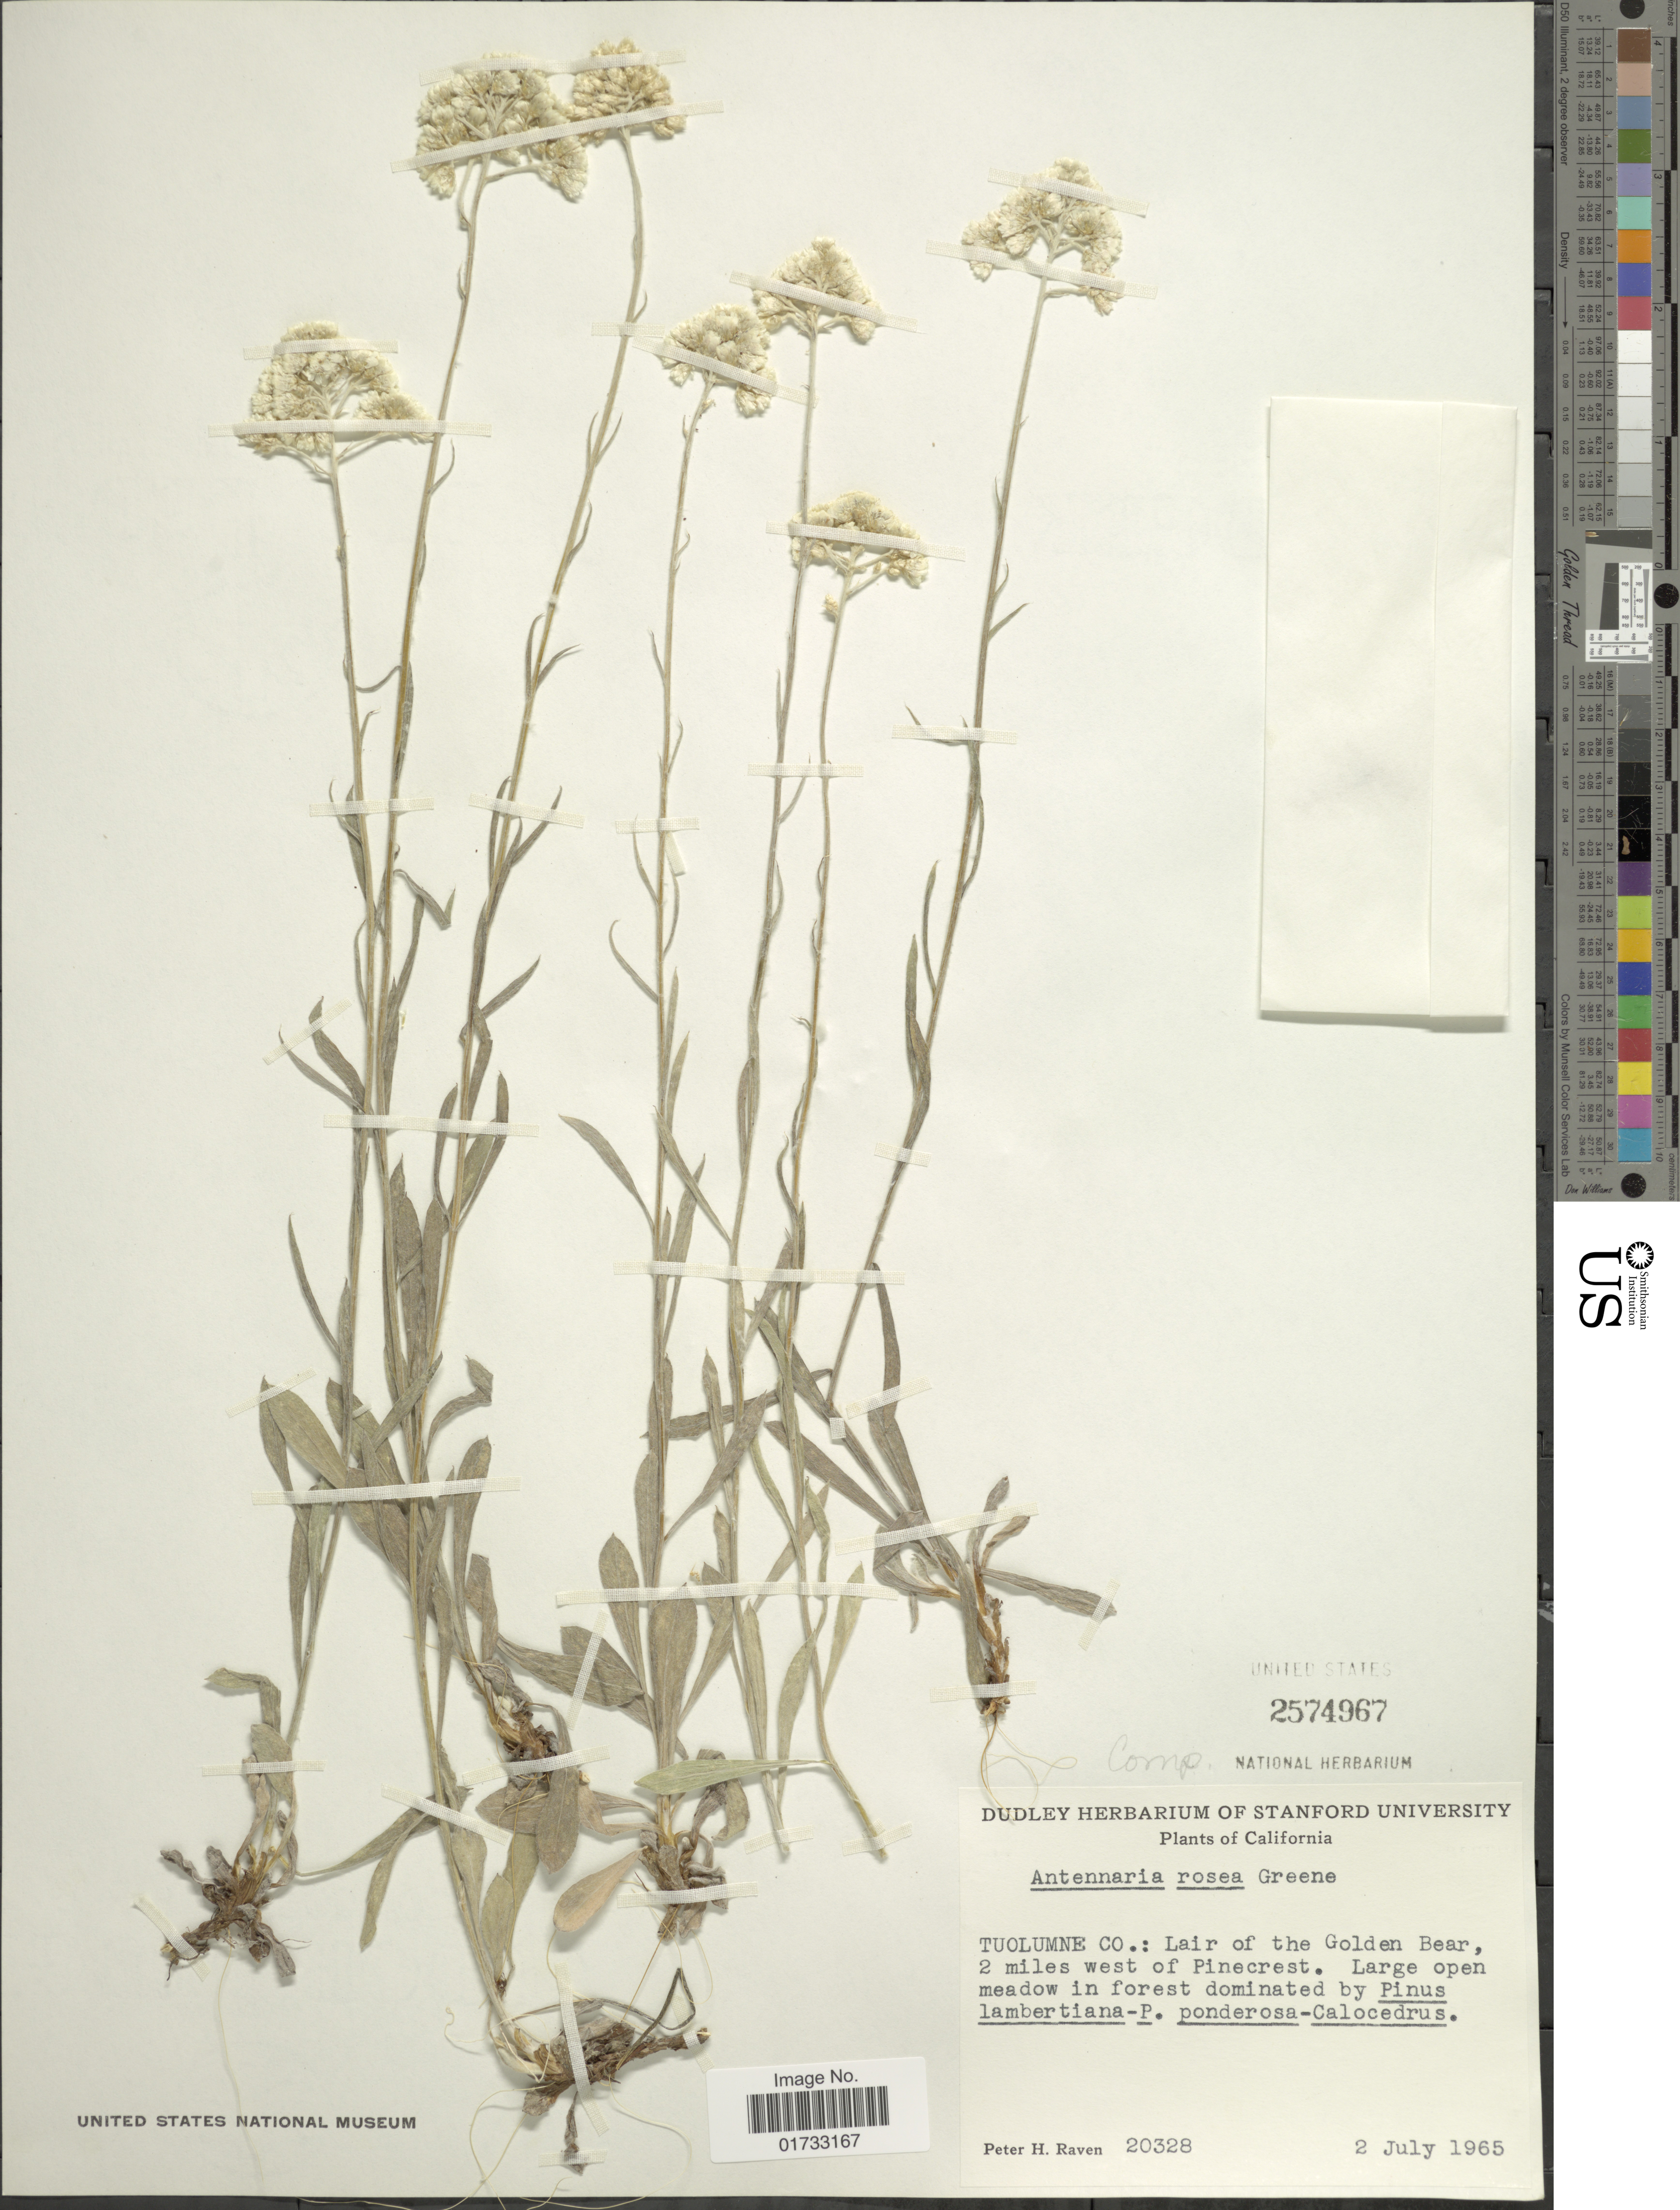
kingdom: Plantae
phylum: Tracheophyta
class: Magnoliopsida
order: Asterales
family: Asteraceae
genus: Antennaria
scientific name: Antennaria rosea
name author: Greene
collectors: P. Raven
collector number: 20328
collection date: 1965-07-02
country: United States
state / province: California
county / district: Tuolumne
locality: Tuolumne Co.: Lair of the Golden Bear, 2 miles west of Pinecrest, large open meadow in forest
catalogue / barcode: US 2574967